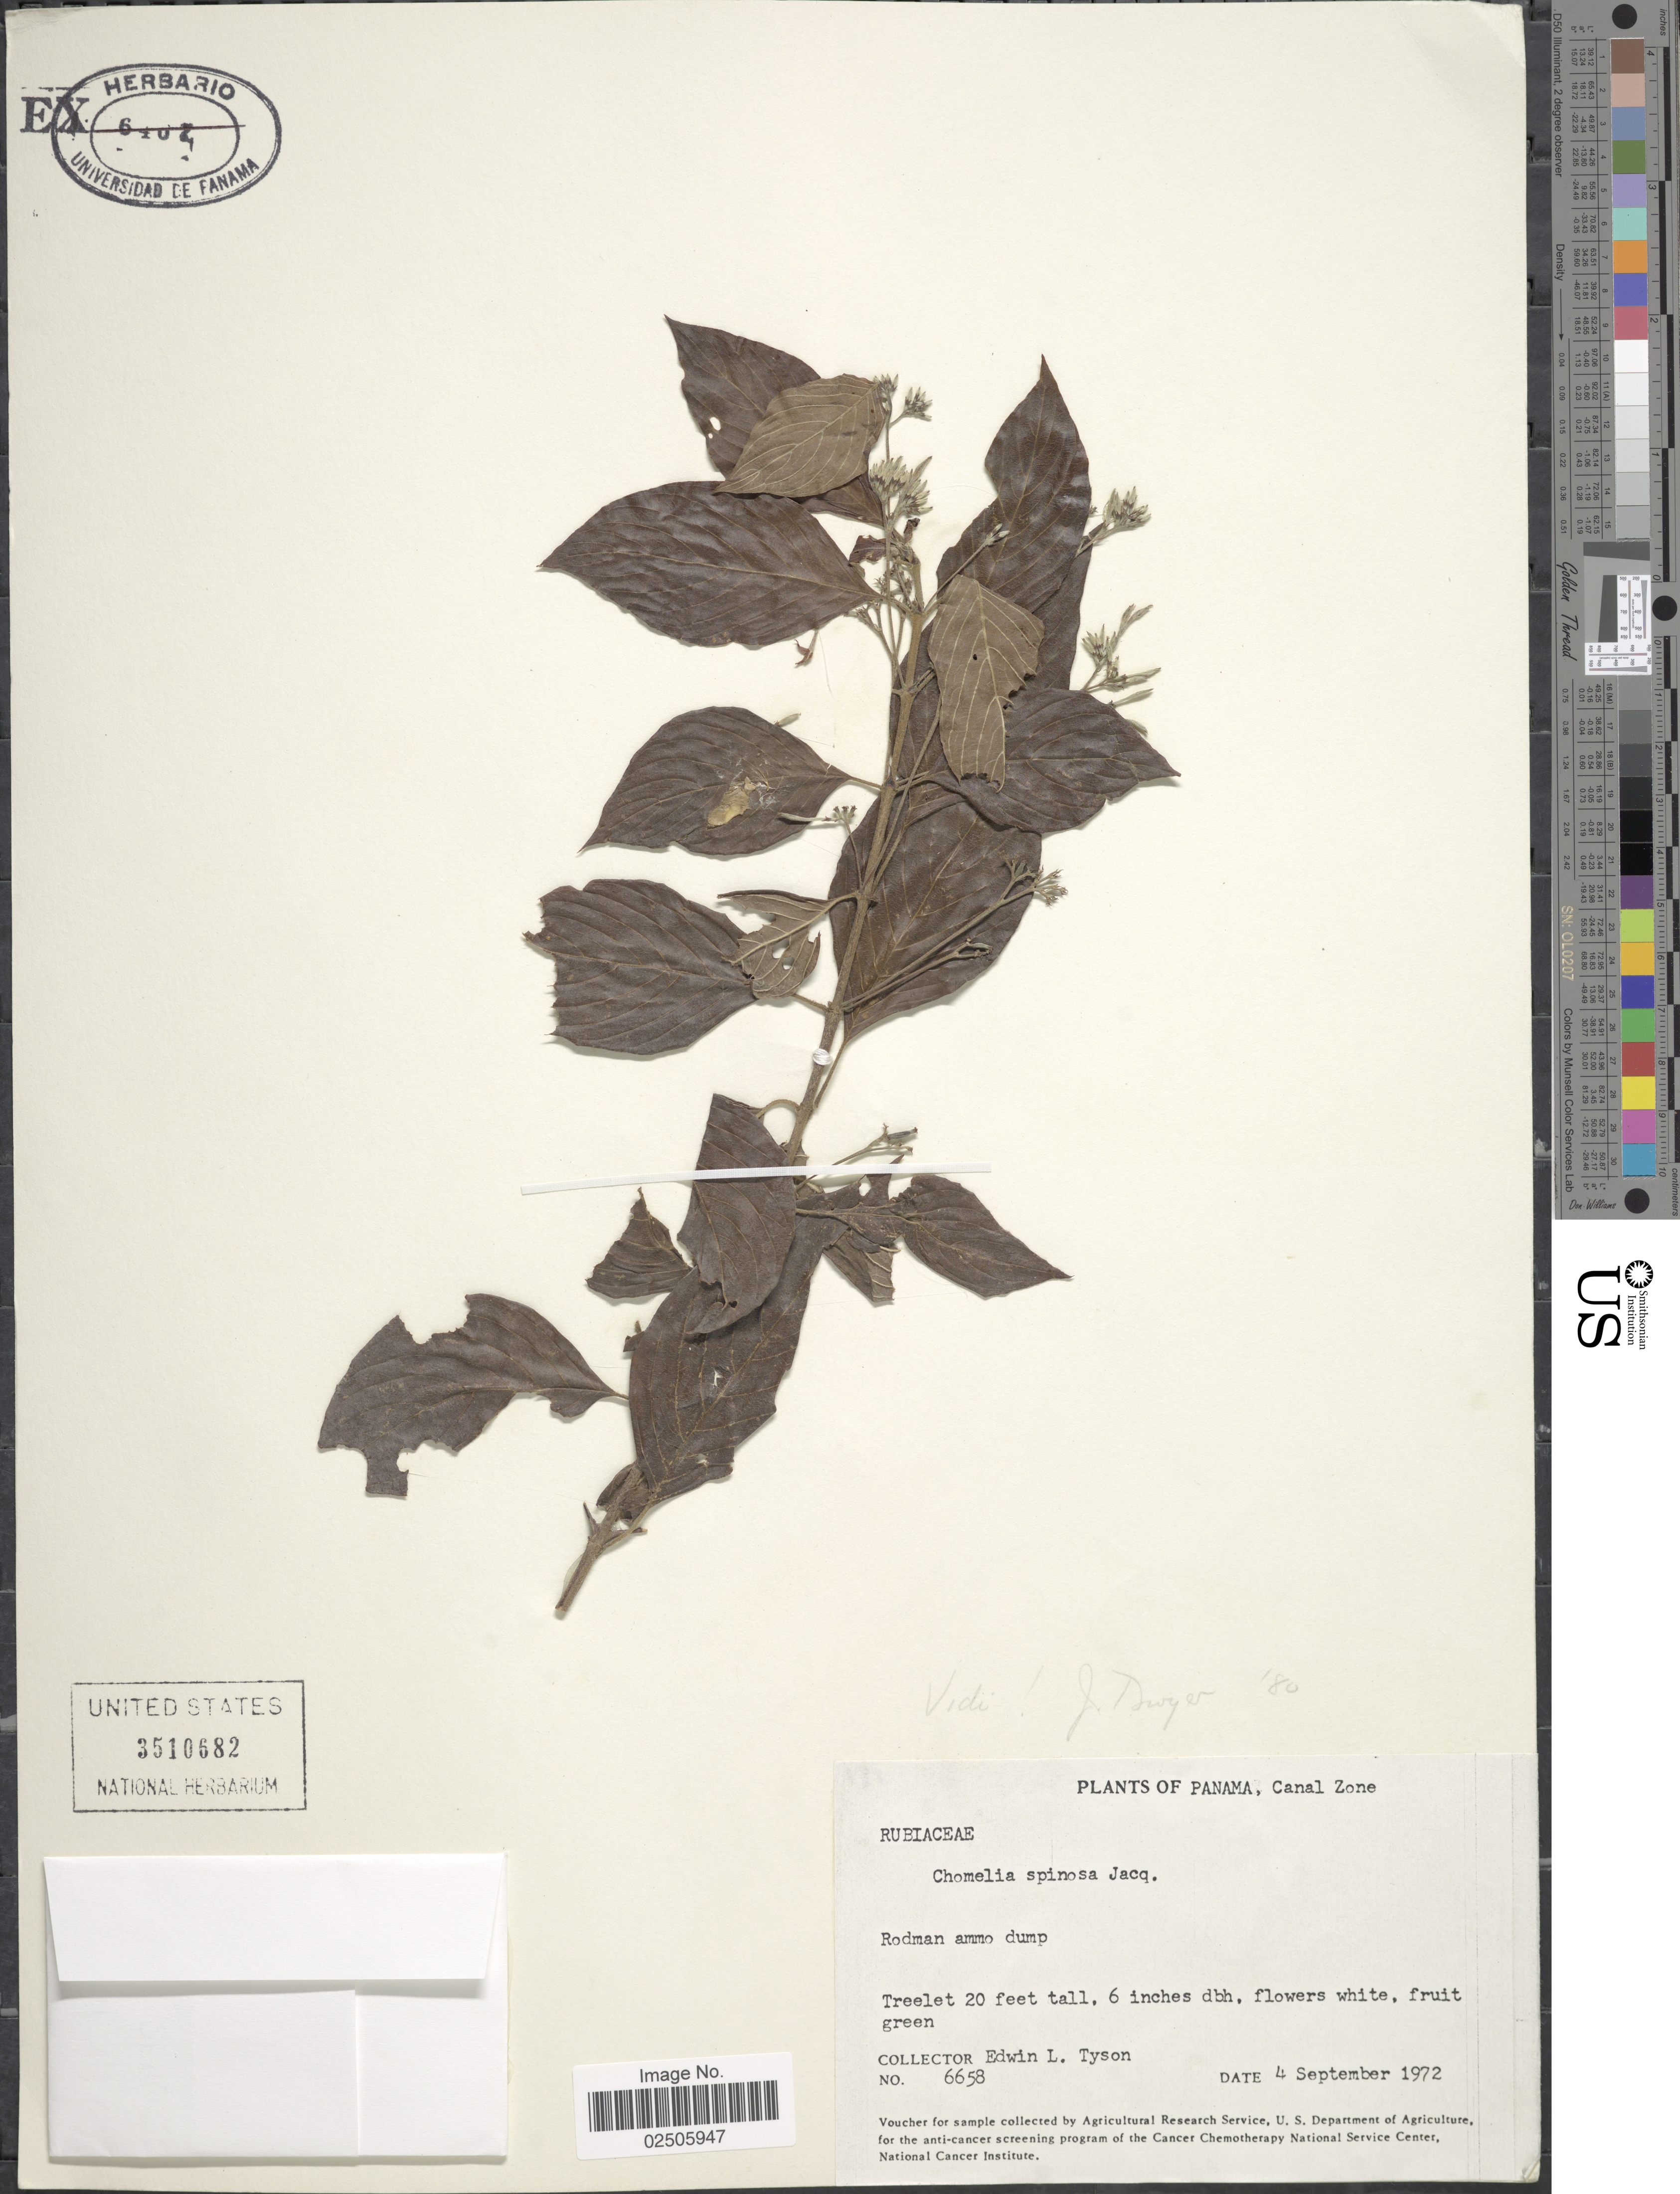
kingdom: Plantae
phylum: Tracheophyta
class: Magnoliopsida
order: Gentianales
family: Rubiaceae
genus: Chomelia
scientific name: Chomelia spinosa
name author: Jacq.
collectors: E. L. Tyson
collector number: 6658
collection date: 1972-09-04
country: Panama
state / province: Colón / Panamá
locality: Canal Zone, Rodman ammo dump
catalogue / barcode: US 3510682